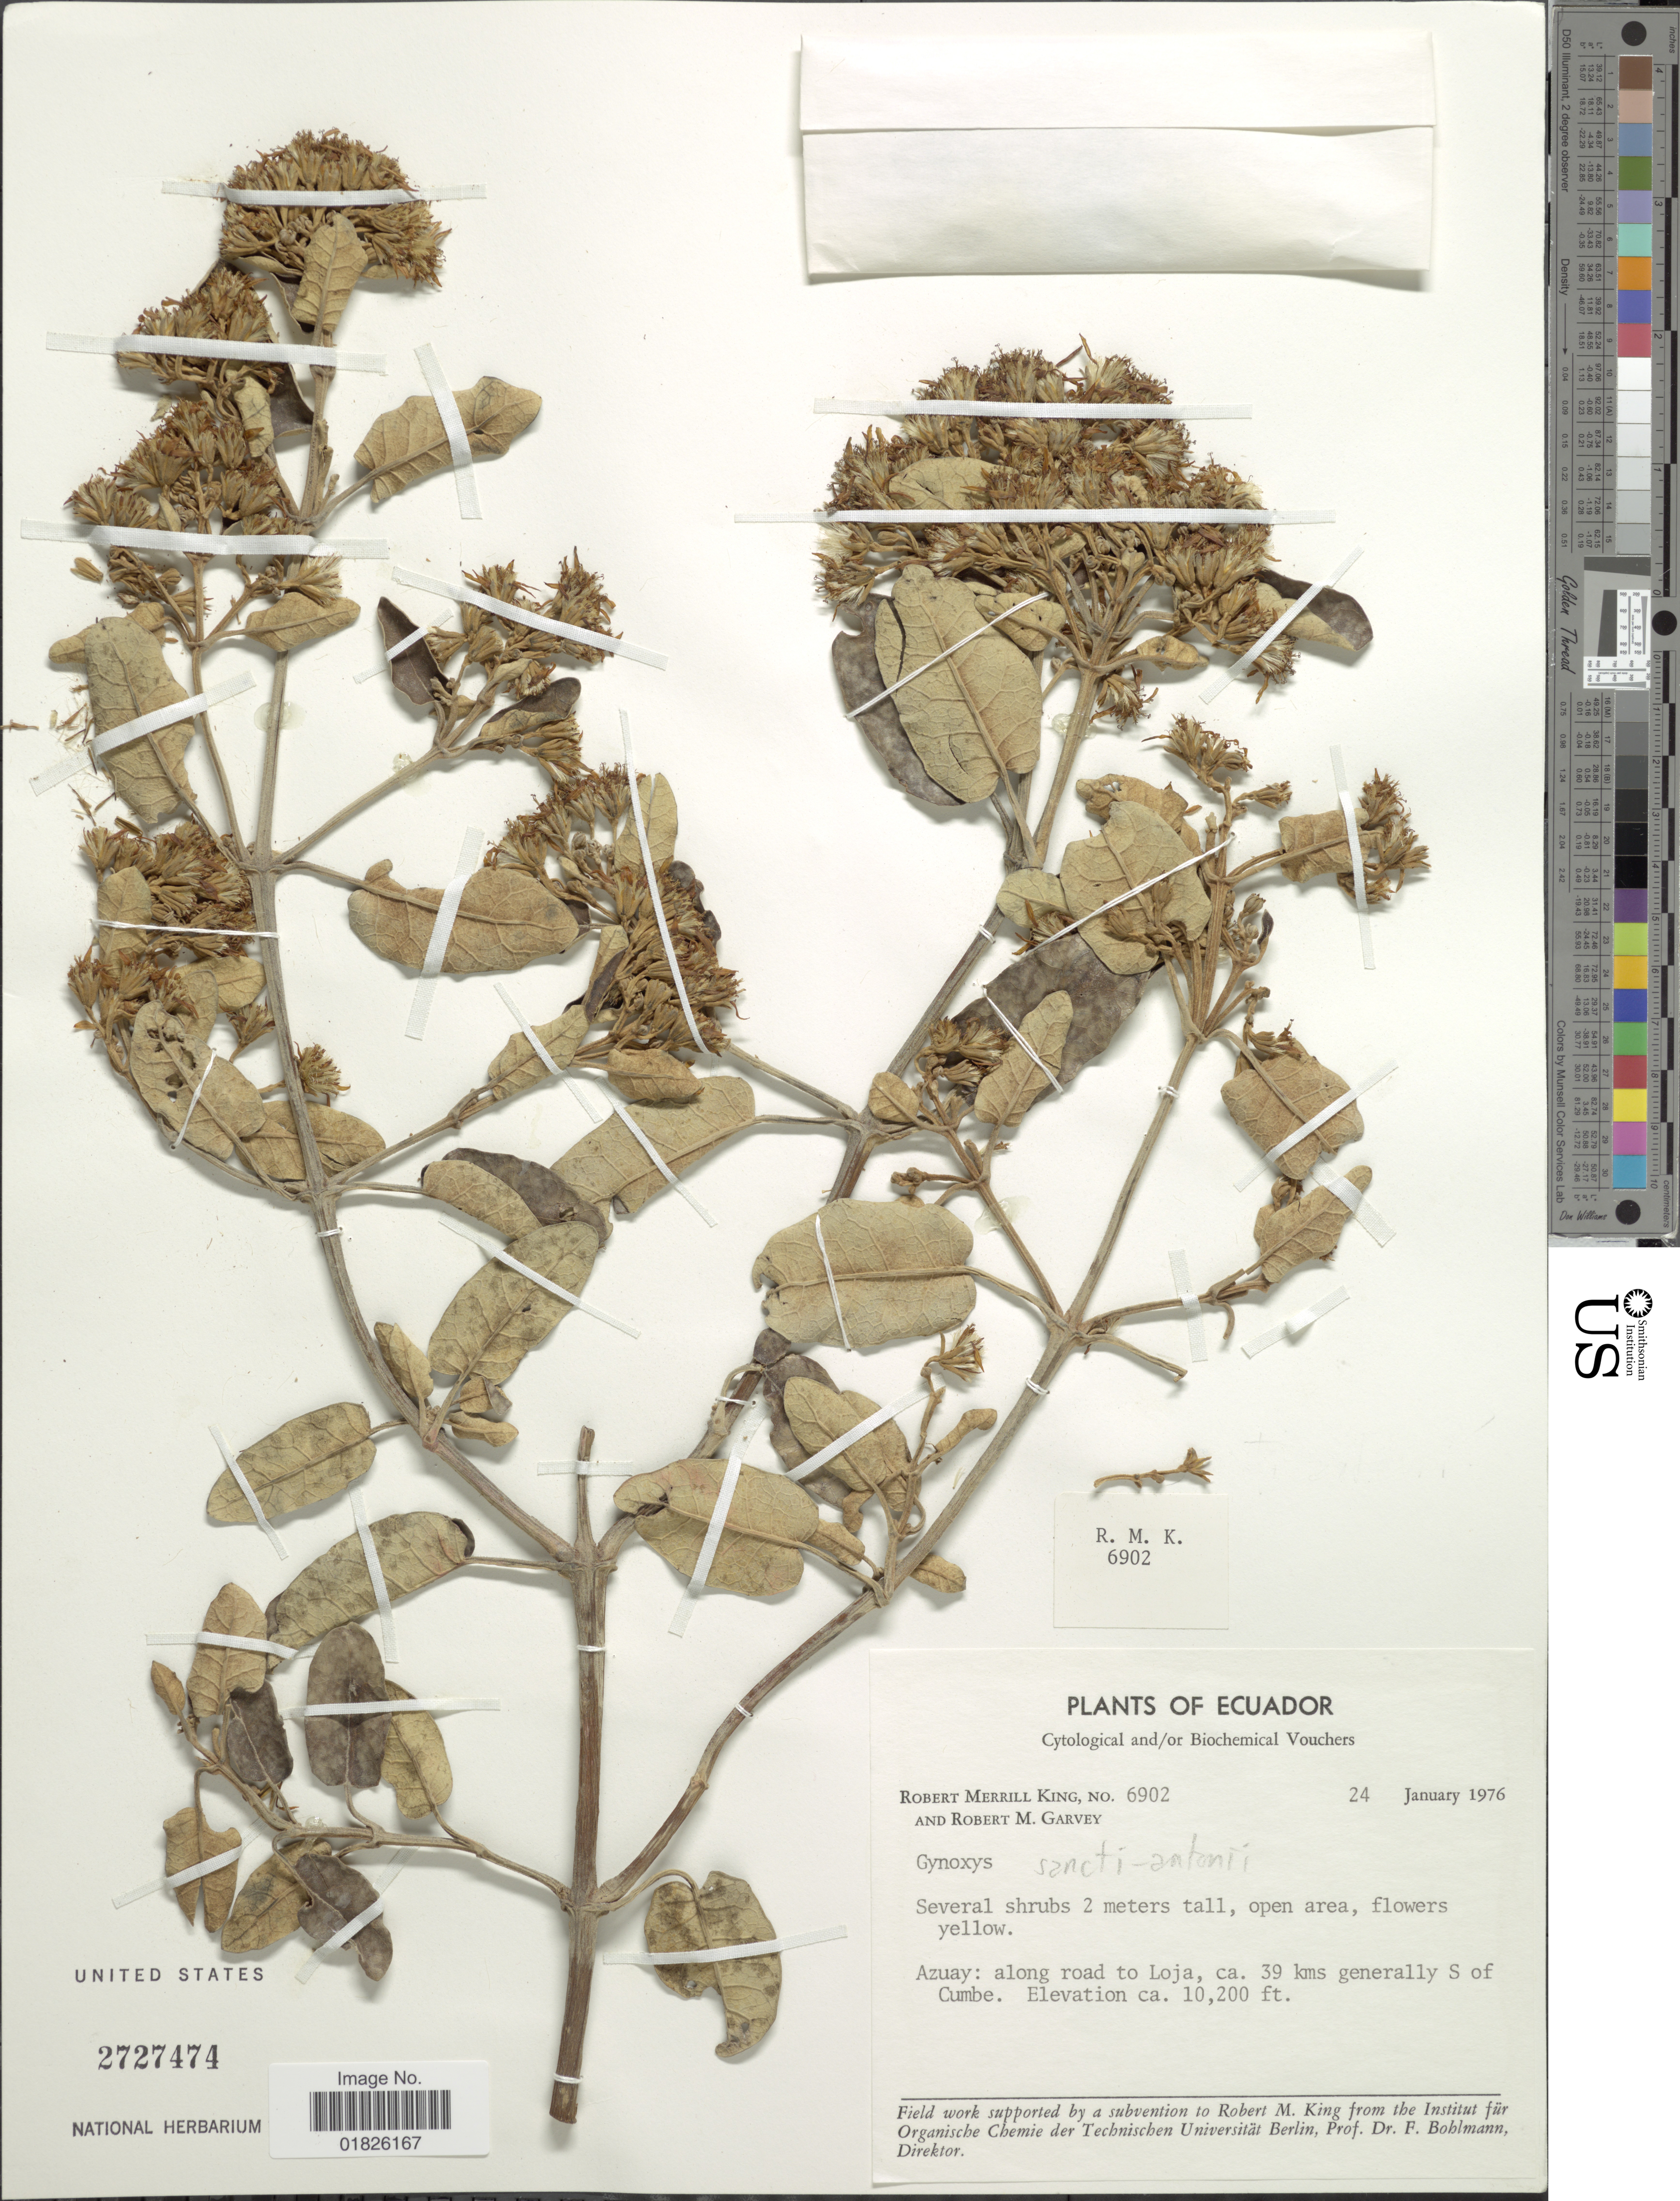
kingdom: Plantae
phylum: Tracheophyta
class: Magnoliopsida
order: Asterales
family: Asteraceae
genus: Gynoxys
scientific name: Gynoxys cuicochensis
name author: Cuatrec.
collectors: R. M. King & R. Garvey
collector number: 6902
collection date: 1976-01-24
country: Ecuador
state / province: Azuay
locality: Along road to Loja, ca. 39 kms generally S of Cumbe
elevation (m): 3109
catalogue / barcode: US 2727474